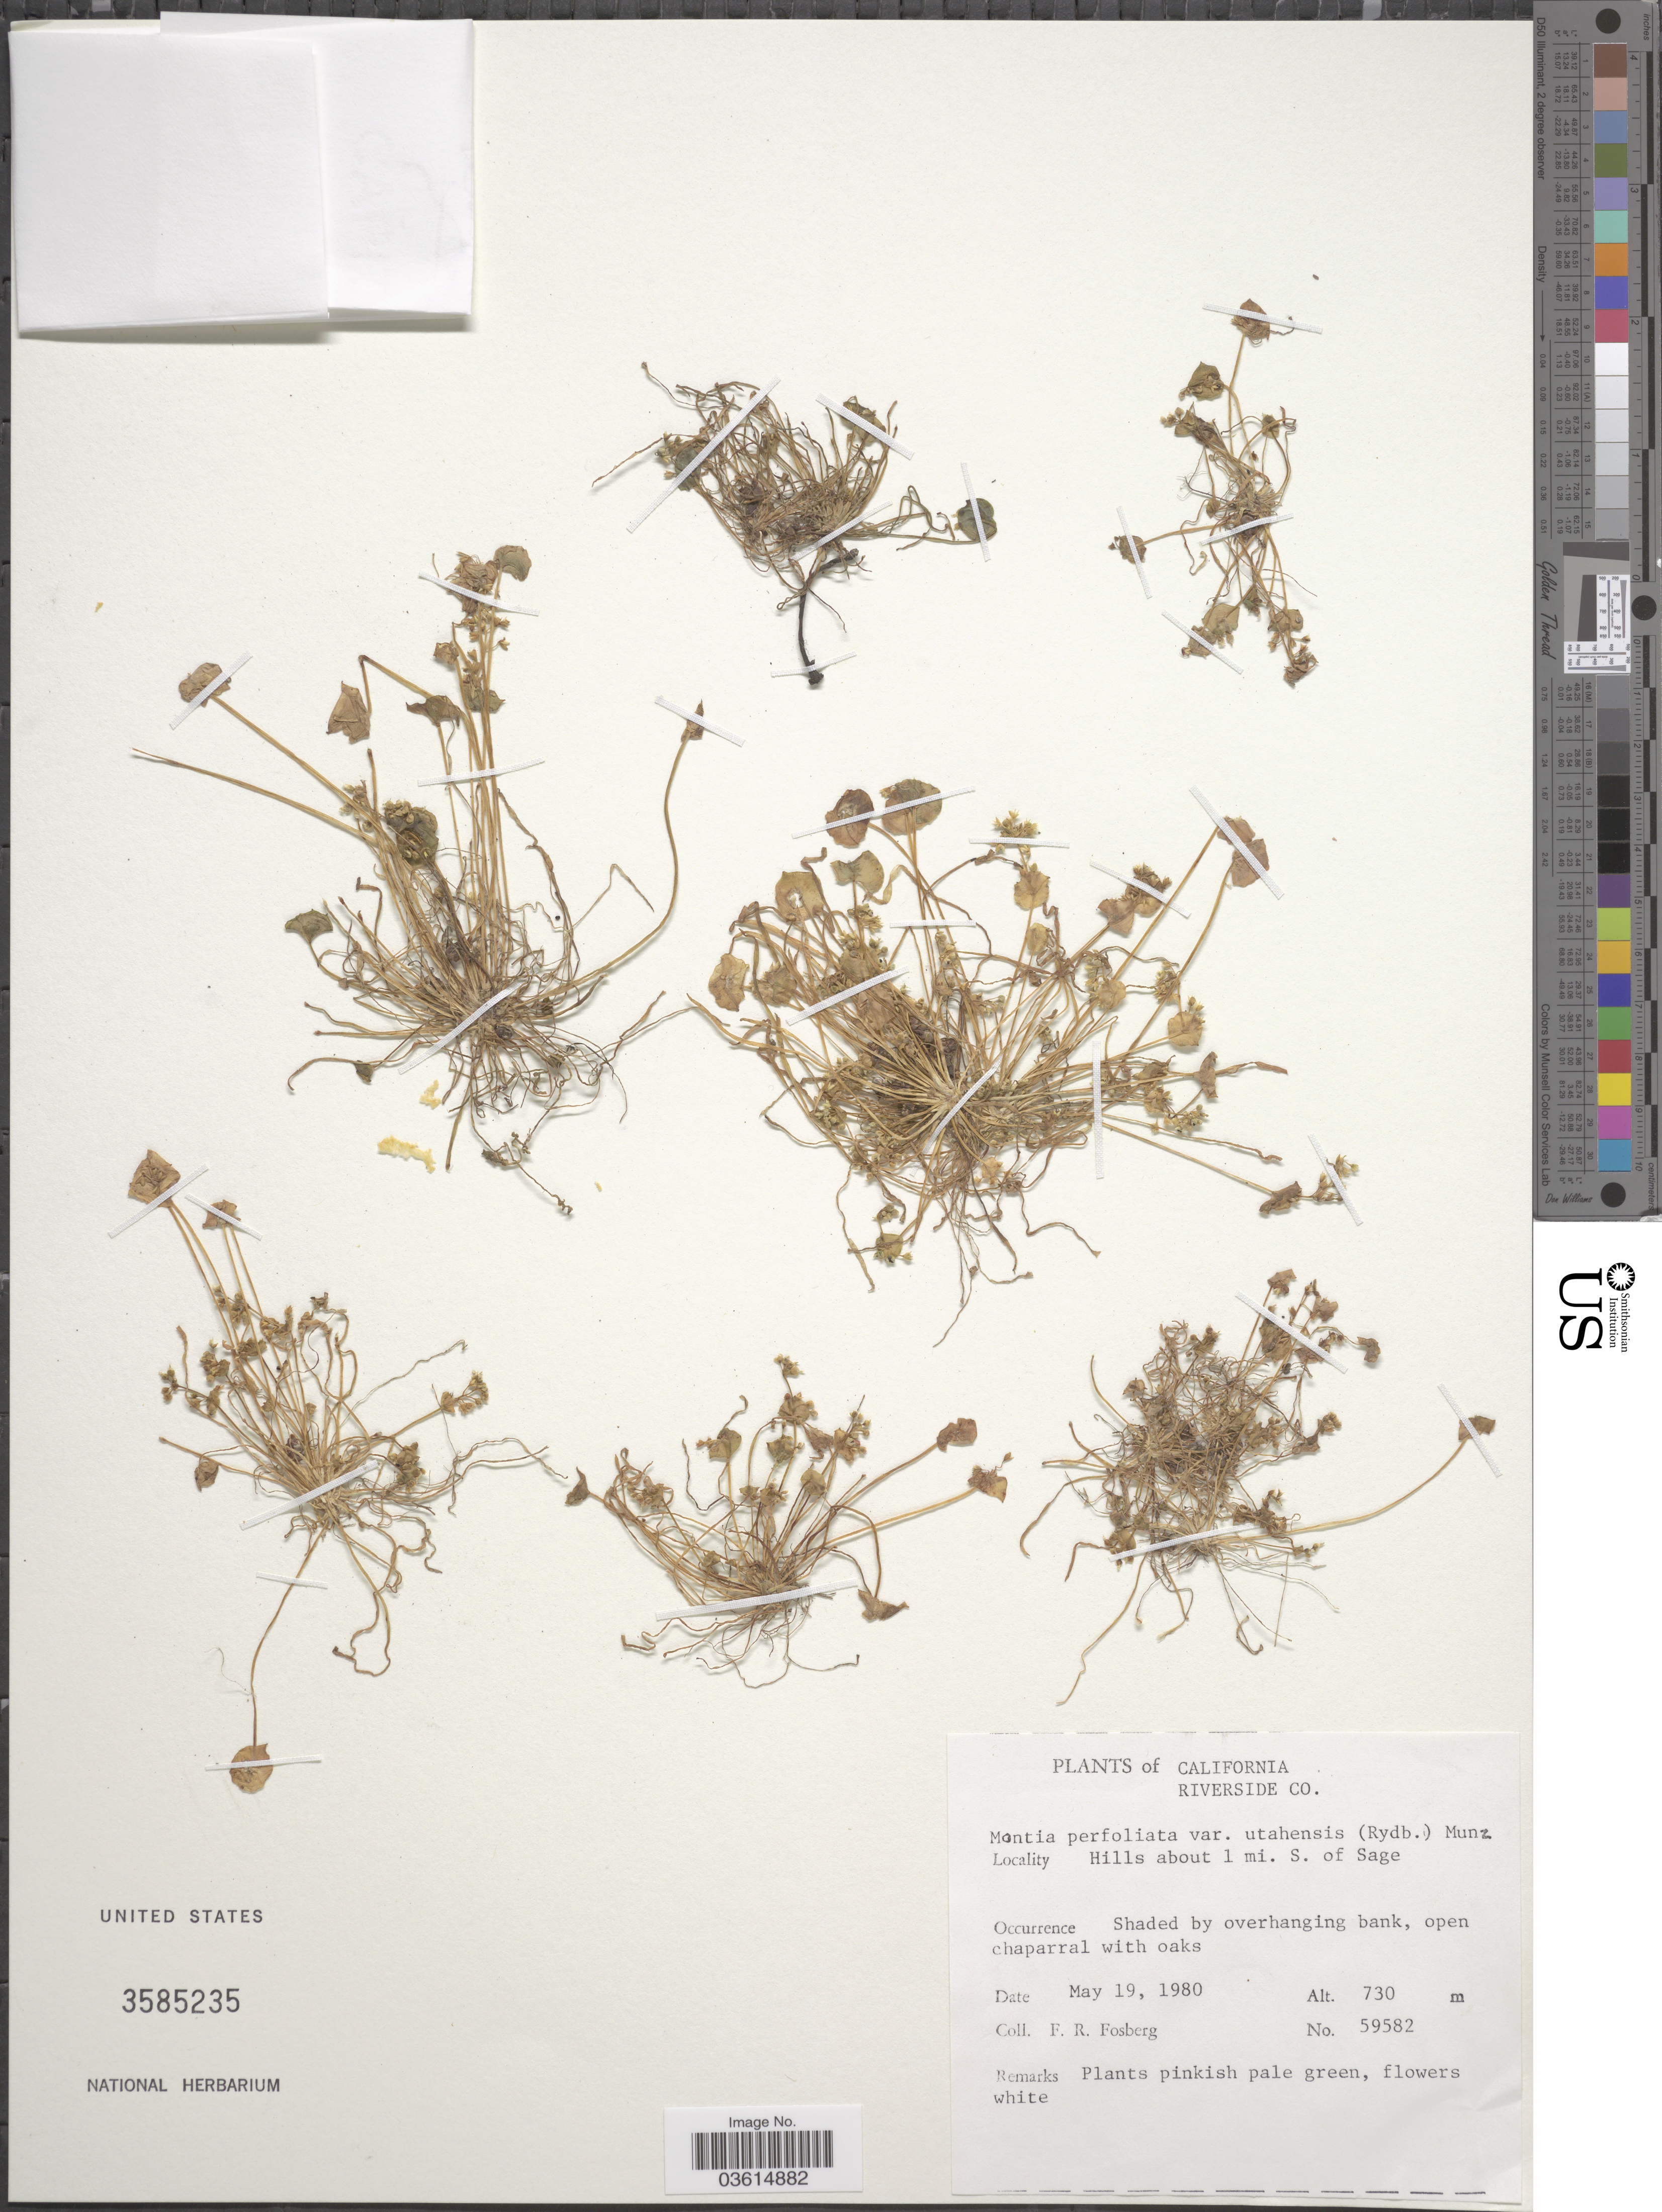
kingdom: Plantae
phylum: Tracheophyta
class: Magnoliopsida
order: Caryophyllales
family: Montiaceae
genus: Claytonia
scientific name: Claytonia perfoliata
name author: Donn ex Willd.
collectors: F. R. Fosberg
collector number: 59582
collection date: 1980-05-19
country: United States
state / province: California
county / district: Riverside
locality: Riverside Co. Hills about 1 mi. S. of Sage.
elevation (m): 730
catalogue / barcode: US 3585235